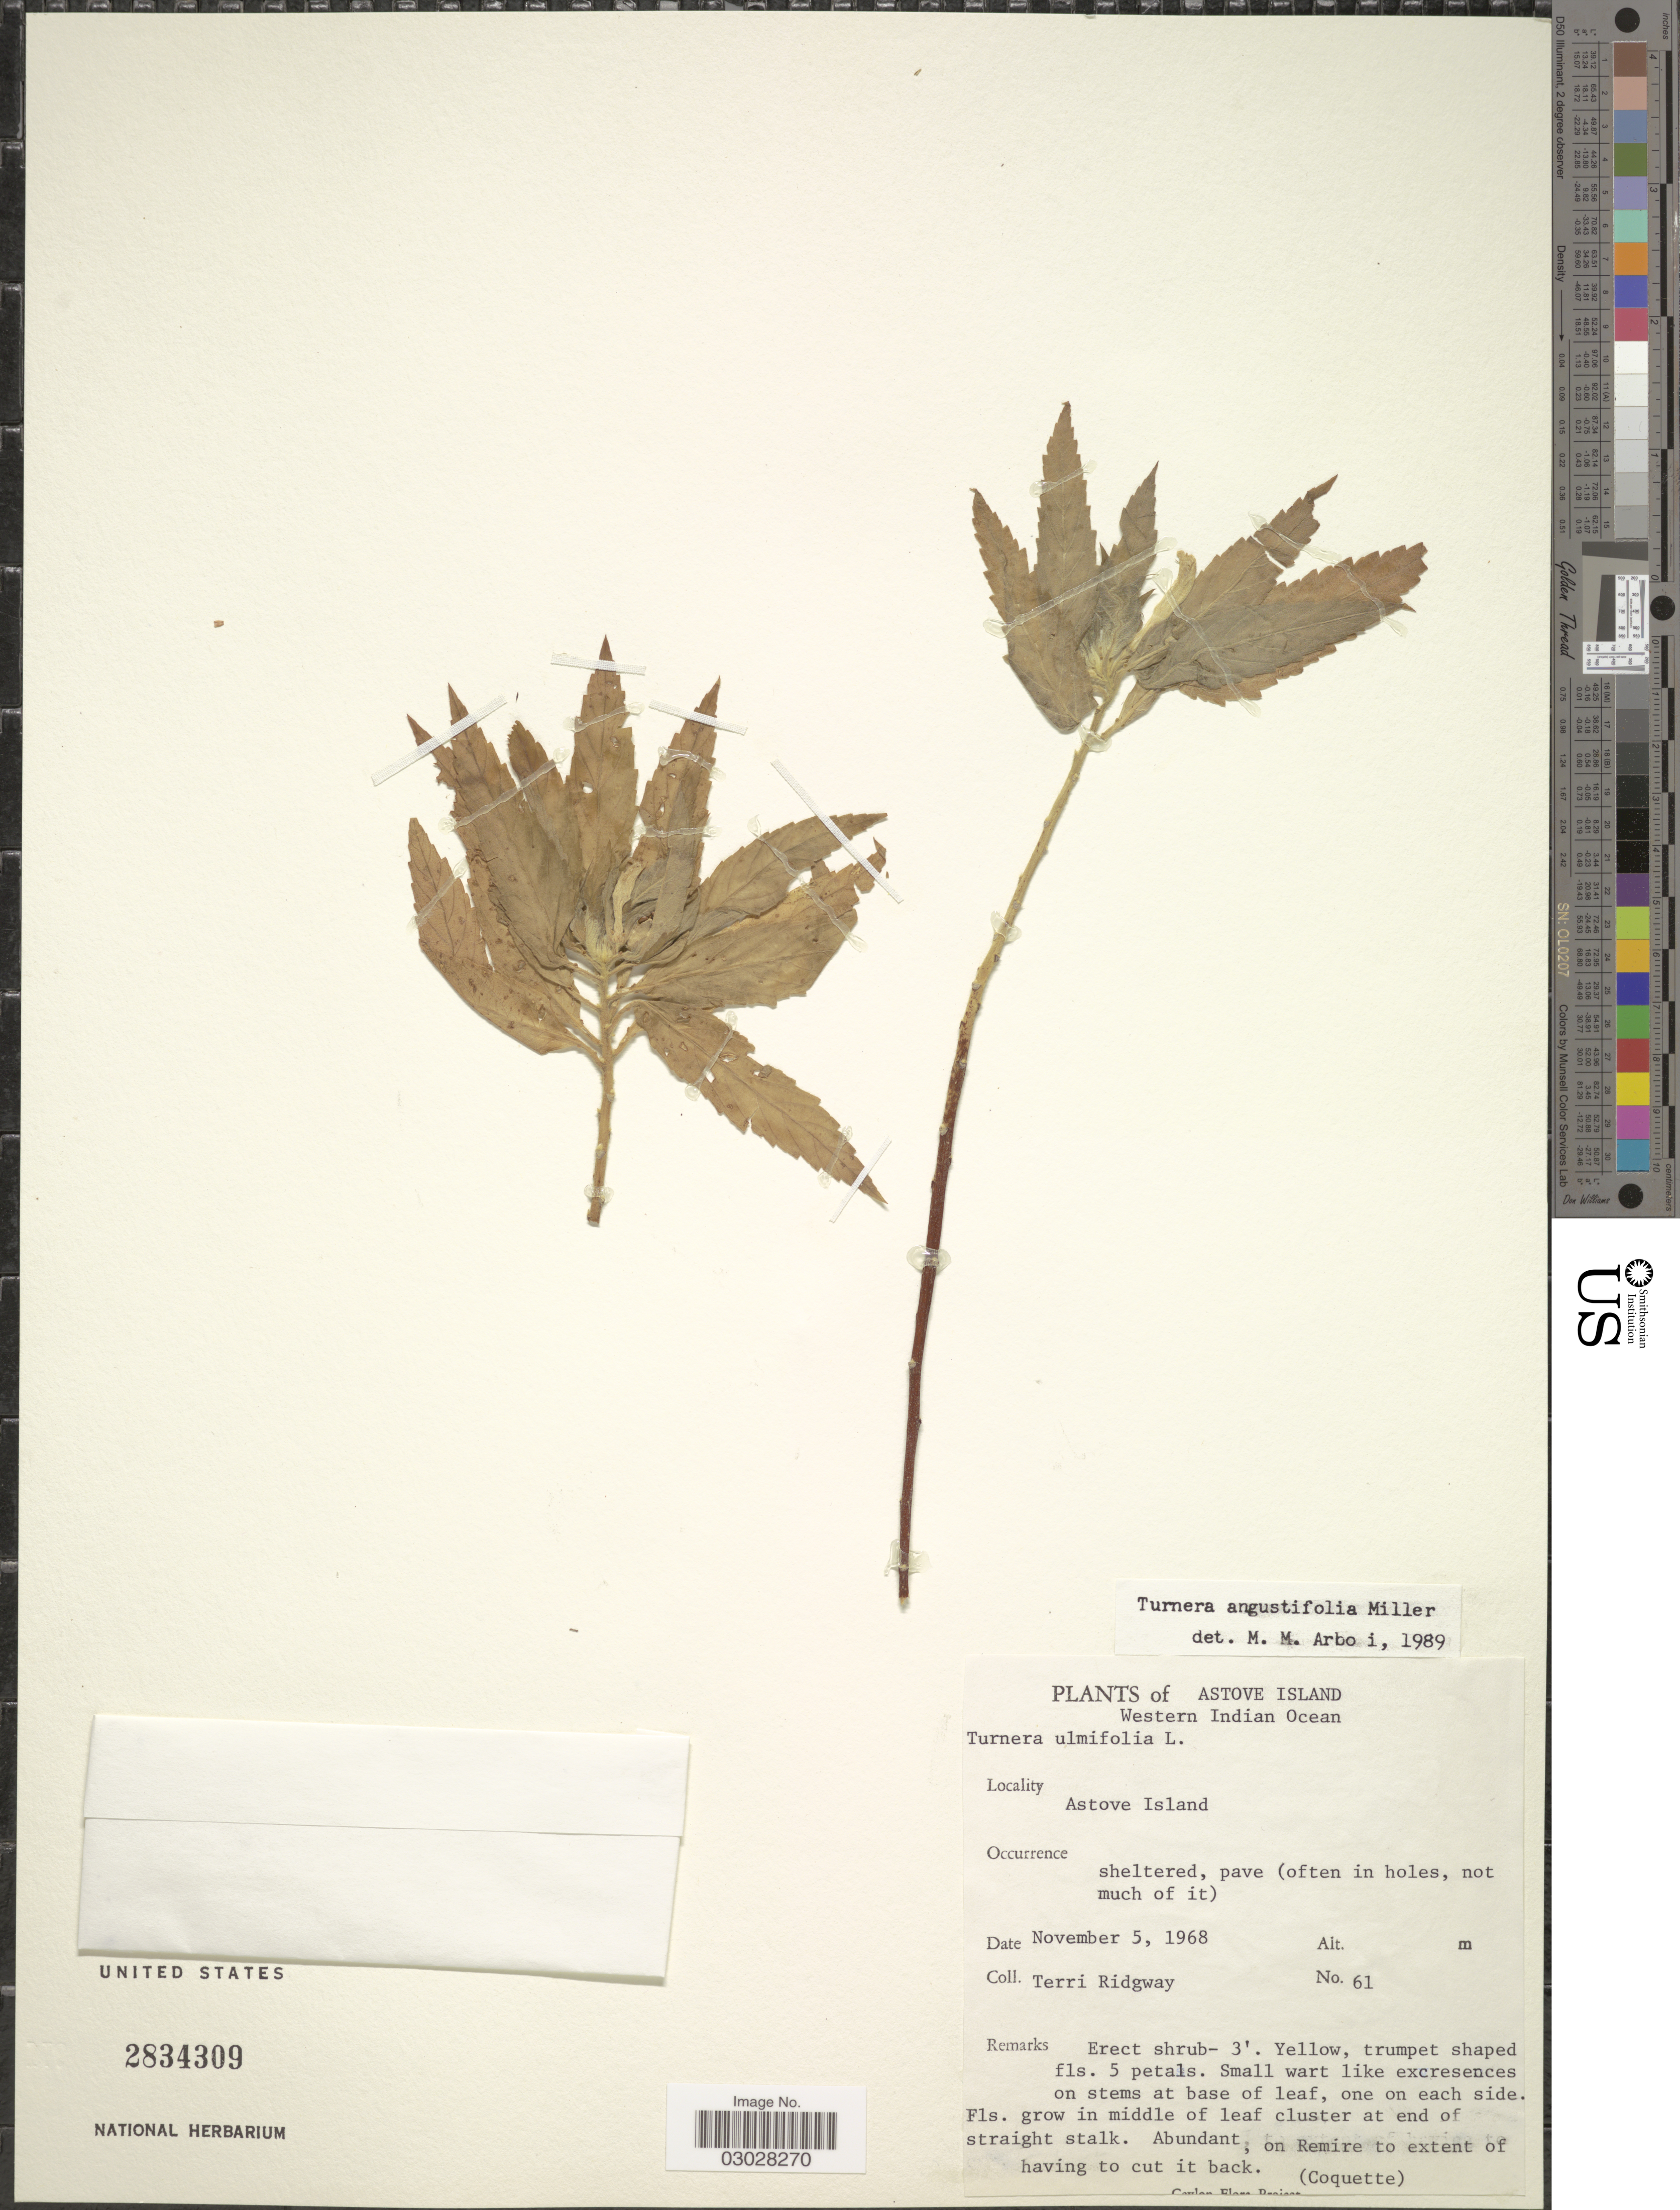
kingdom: Plantae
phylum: Tracheophyta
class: Magnoliopsida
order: Malpighiales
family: Turneraceae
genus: Turnera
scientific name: Turnera ulmifolia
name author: L.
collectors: T. Ridgway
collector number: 61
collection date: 1968-11-05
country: Seychelles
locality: Astove Island. Western Indian Ocean.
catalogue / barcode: US 2834309